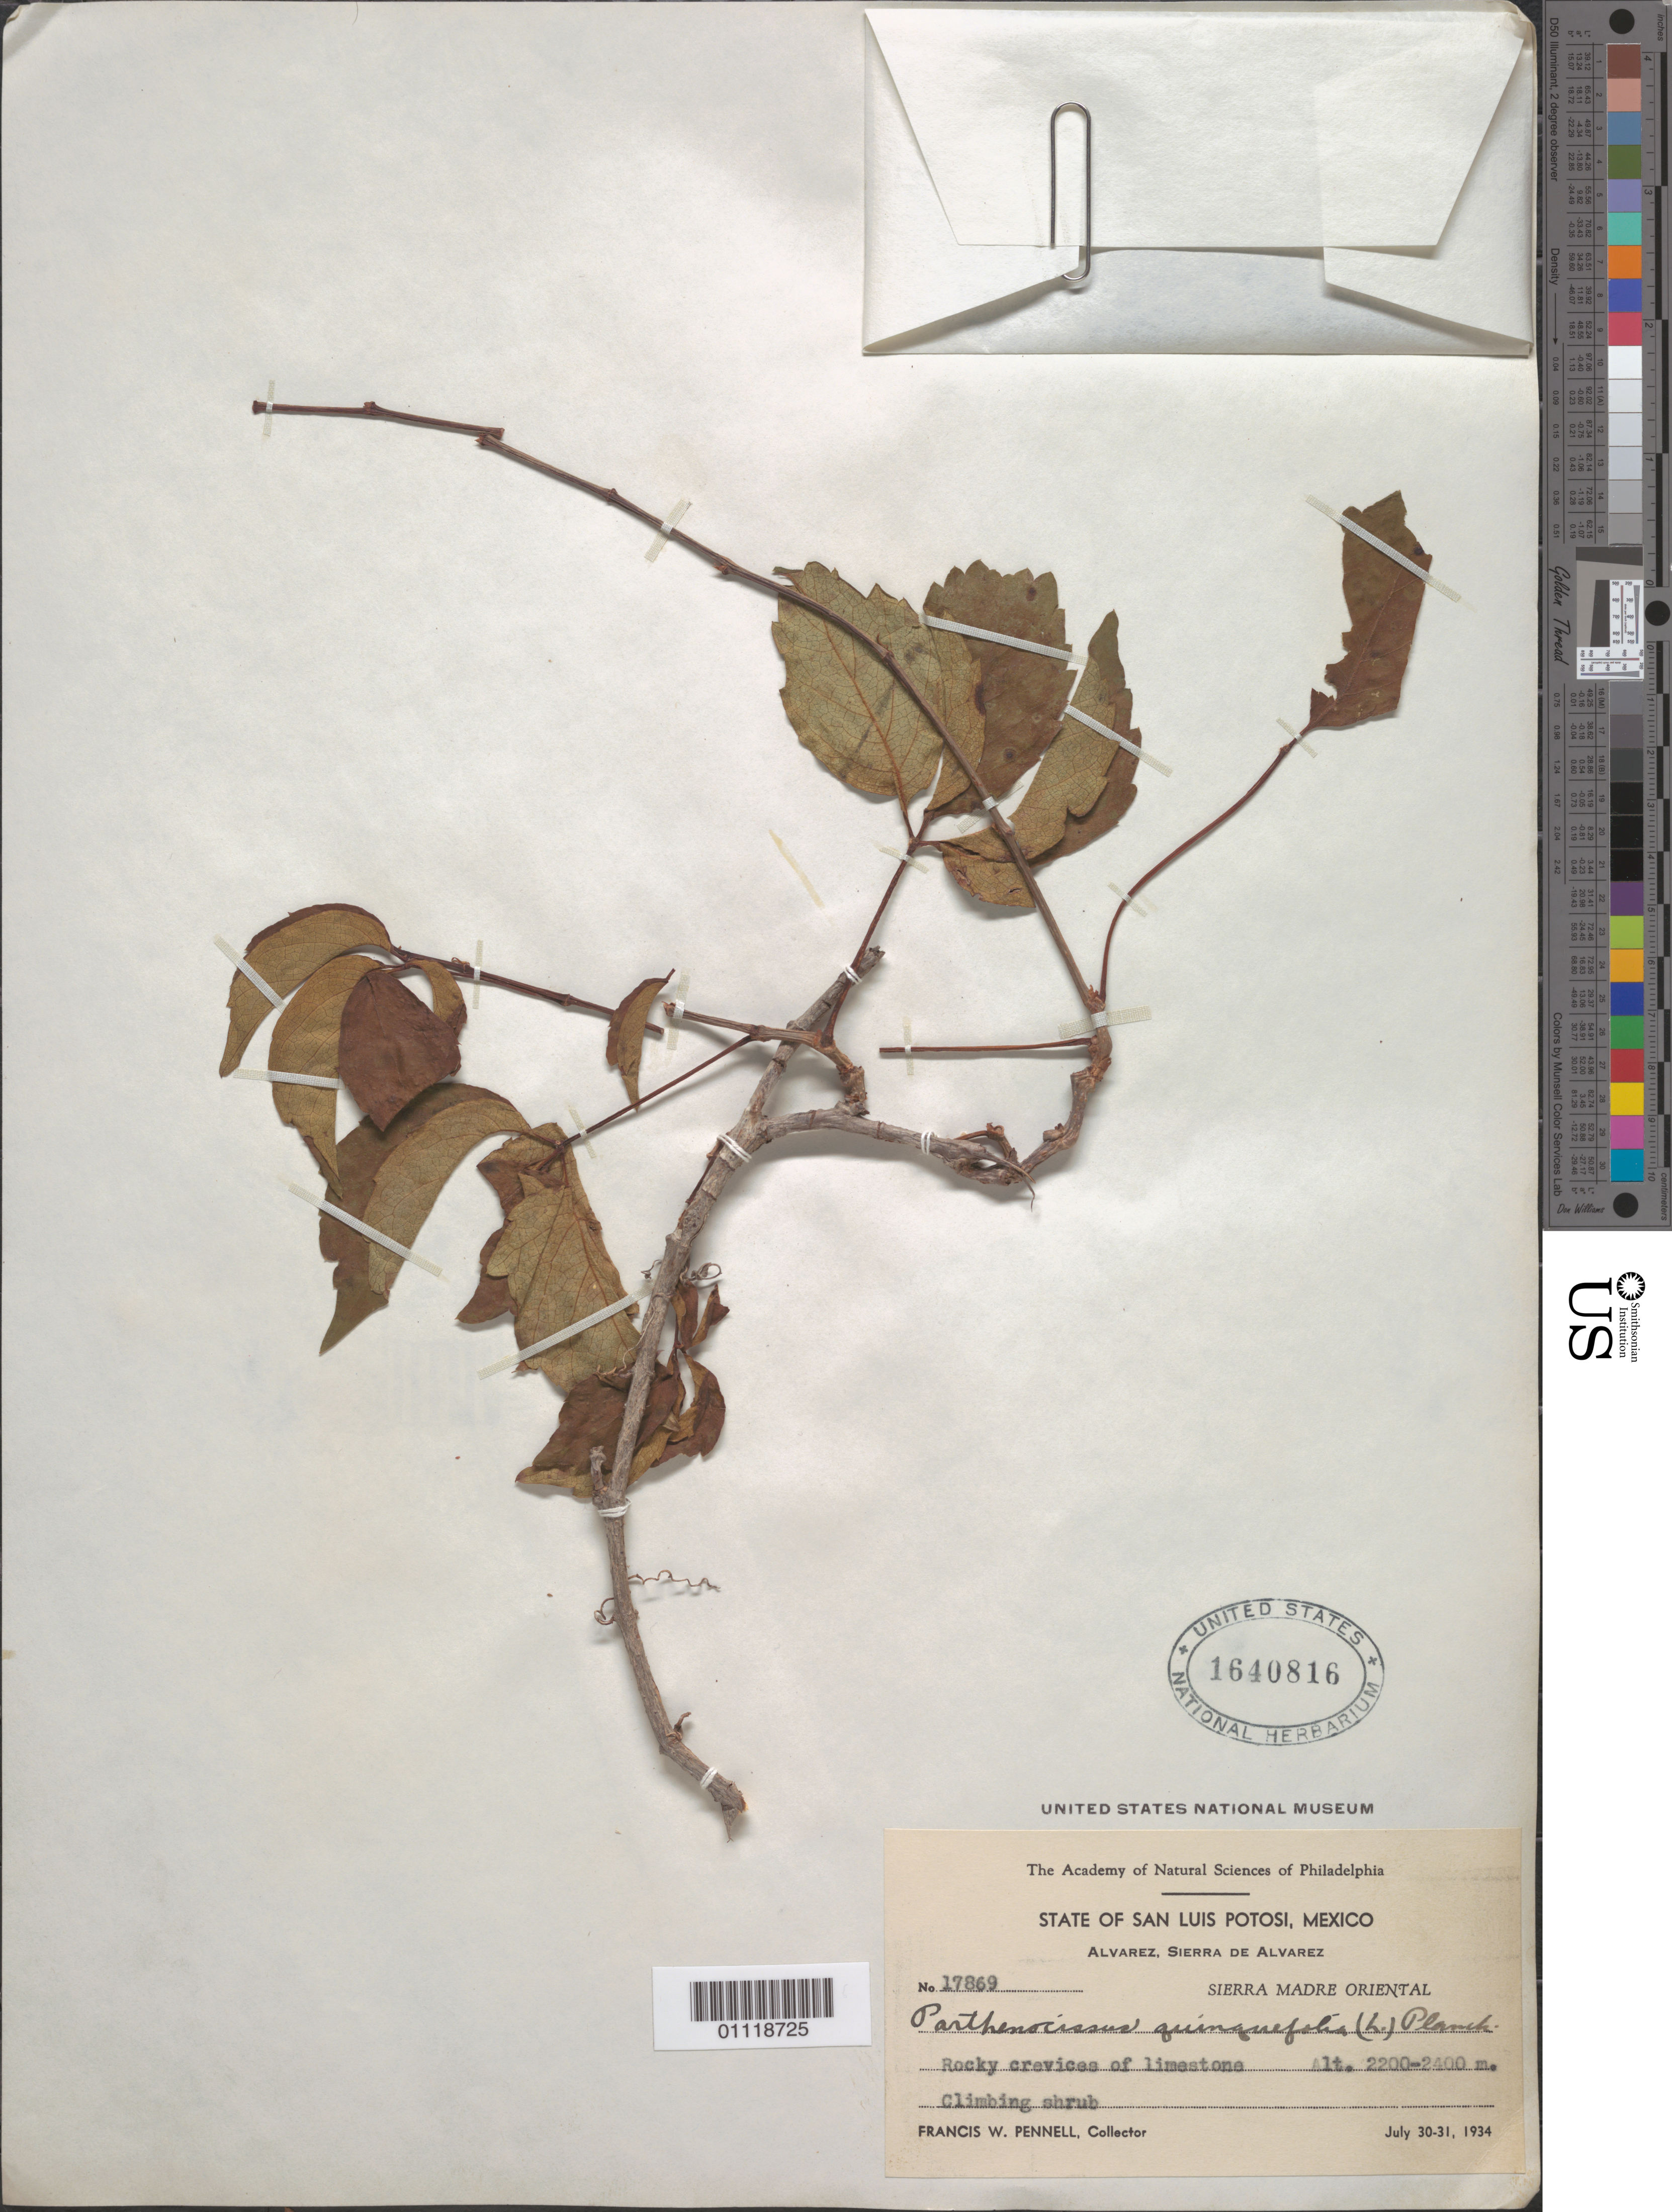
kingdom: Plantae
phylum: Tracheophyta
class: Magnoliopsida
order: Vitales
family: Vitaceae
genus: Parthenocissus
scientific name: Parthenocissus quinquefolia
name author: (L.) Planch.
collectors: F. W. Pennell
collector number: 17869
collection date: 1934-07-30/1934-07-31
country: Mexico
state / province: San Luis Potosí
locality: Alvarez, Sierra de Alvarez.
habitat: Rocky crevices of limestone. Climbing shrub.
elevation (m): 2200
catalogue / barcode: US 1640816